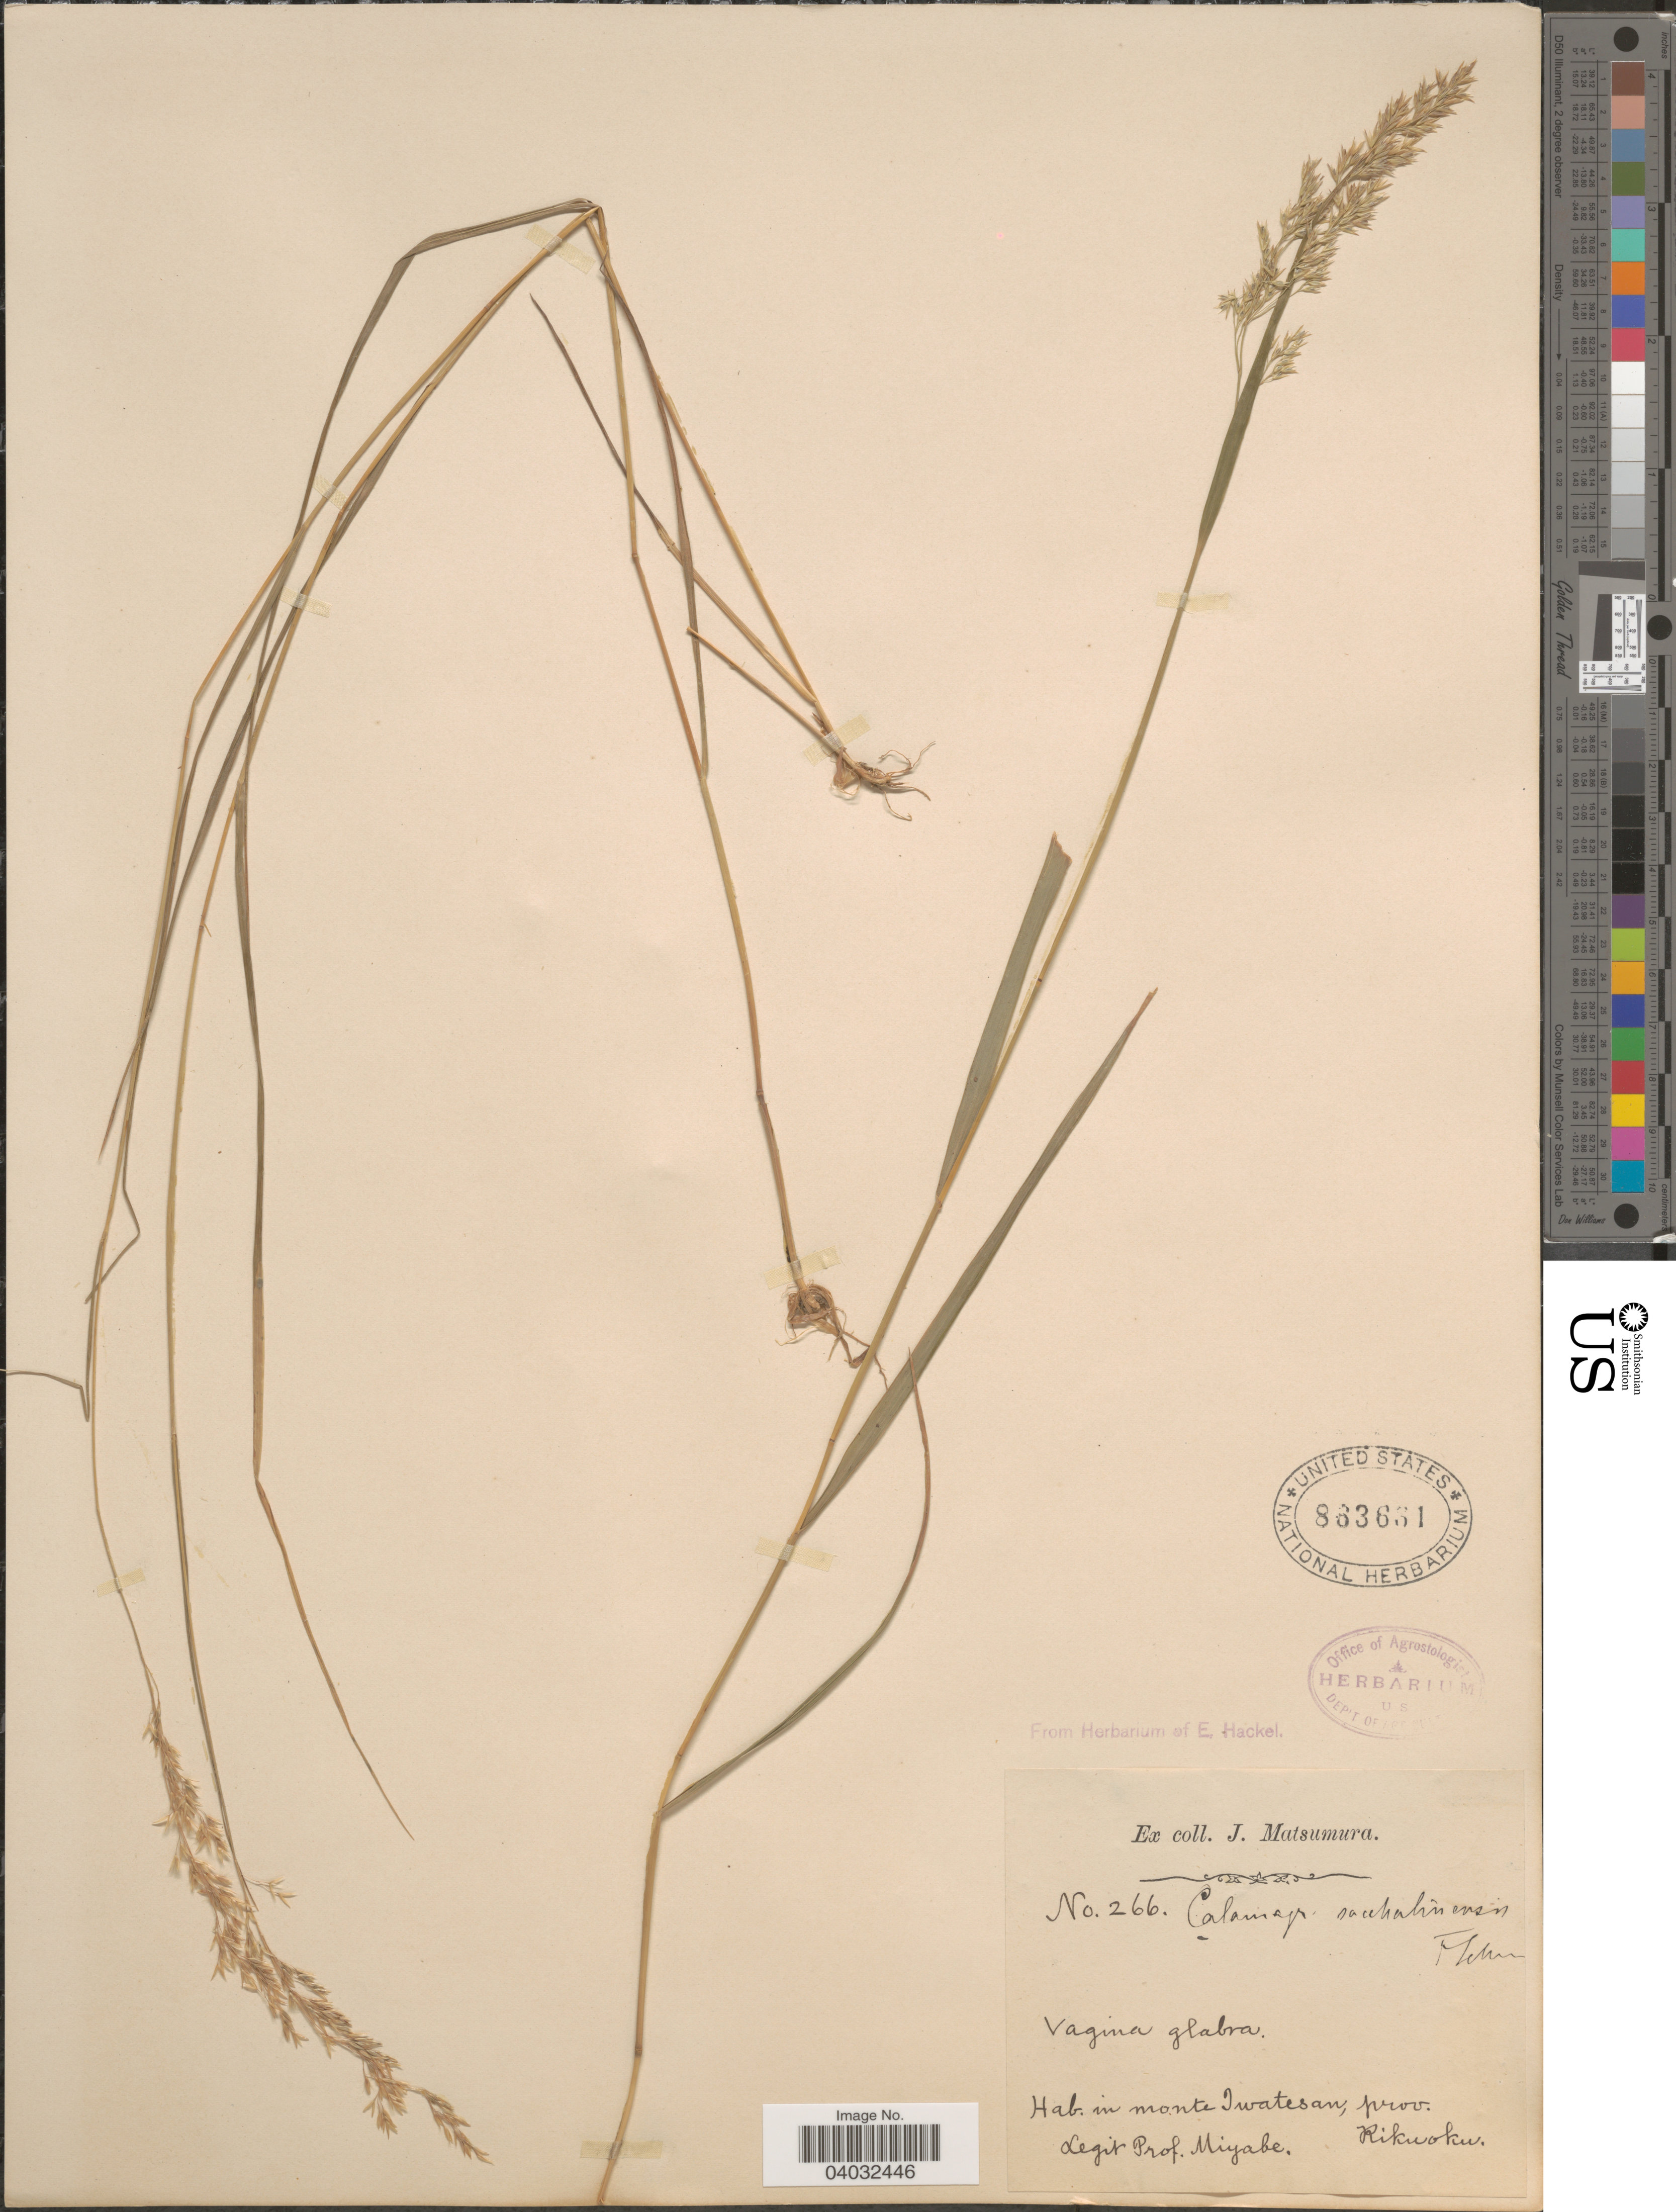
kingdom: Plantae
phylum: Tracheophyta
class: Liliopsida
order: Poales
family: Poaceae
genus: Calamagrostis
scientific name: Calamagrostis sachalinensis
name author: F. Schmidt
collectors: Prof. Miyabe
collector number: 266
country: Japan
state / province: Iwate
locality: In monte Iwatesan, prov. Rikuoku.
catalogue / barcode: US 863661